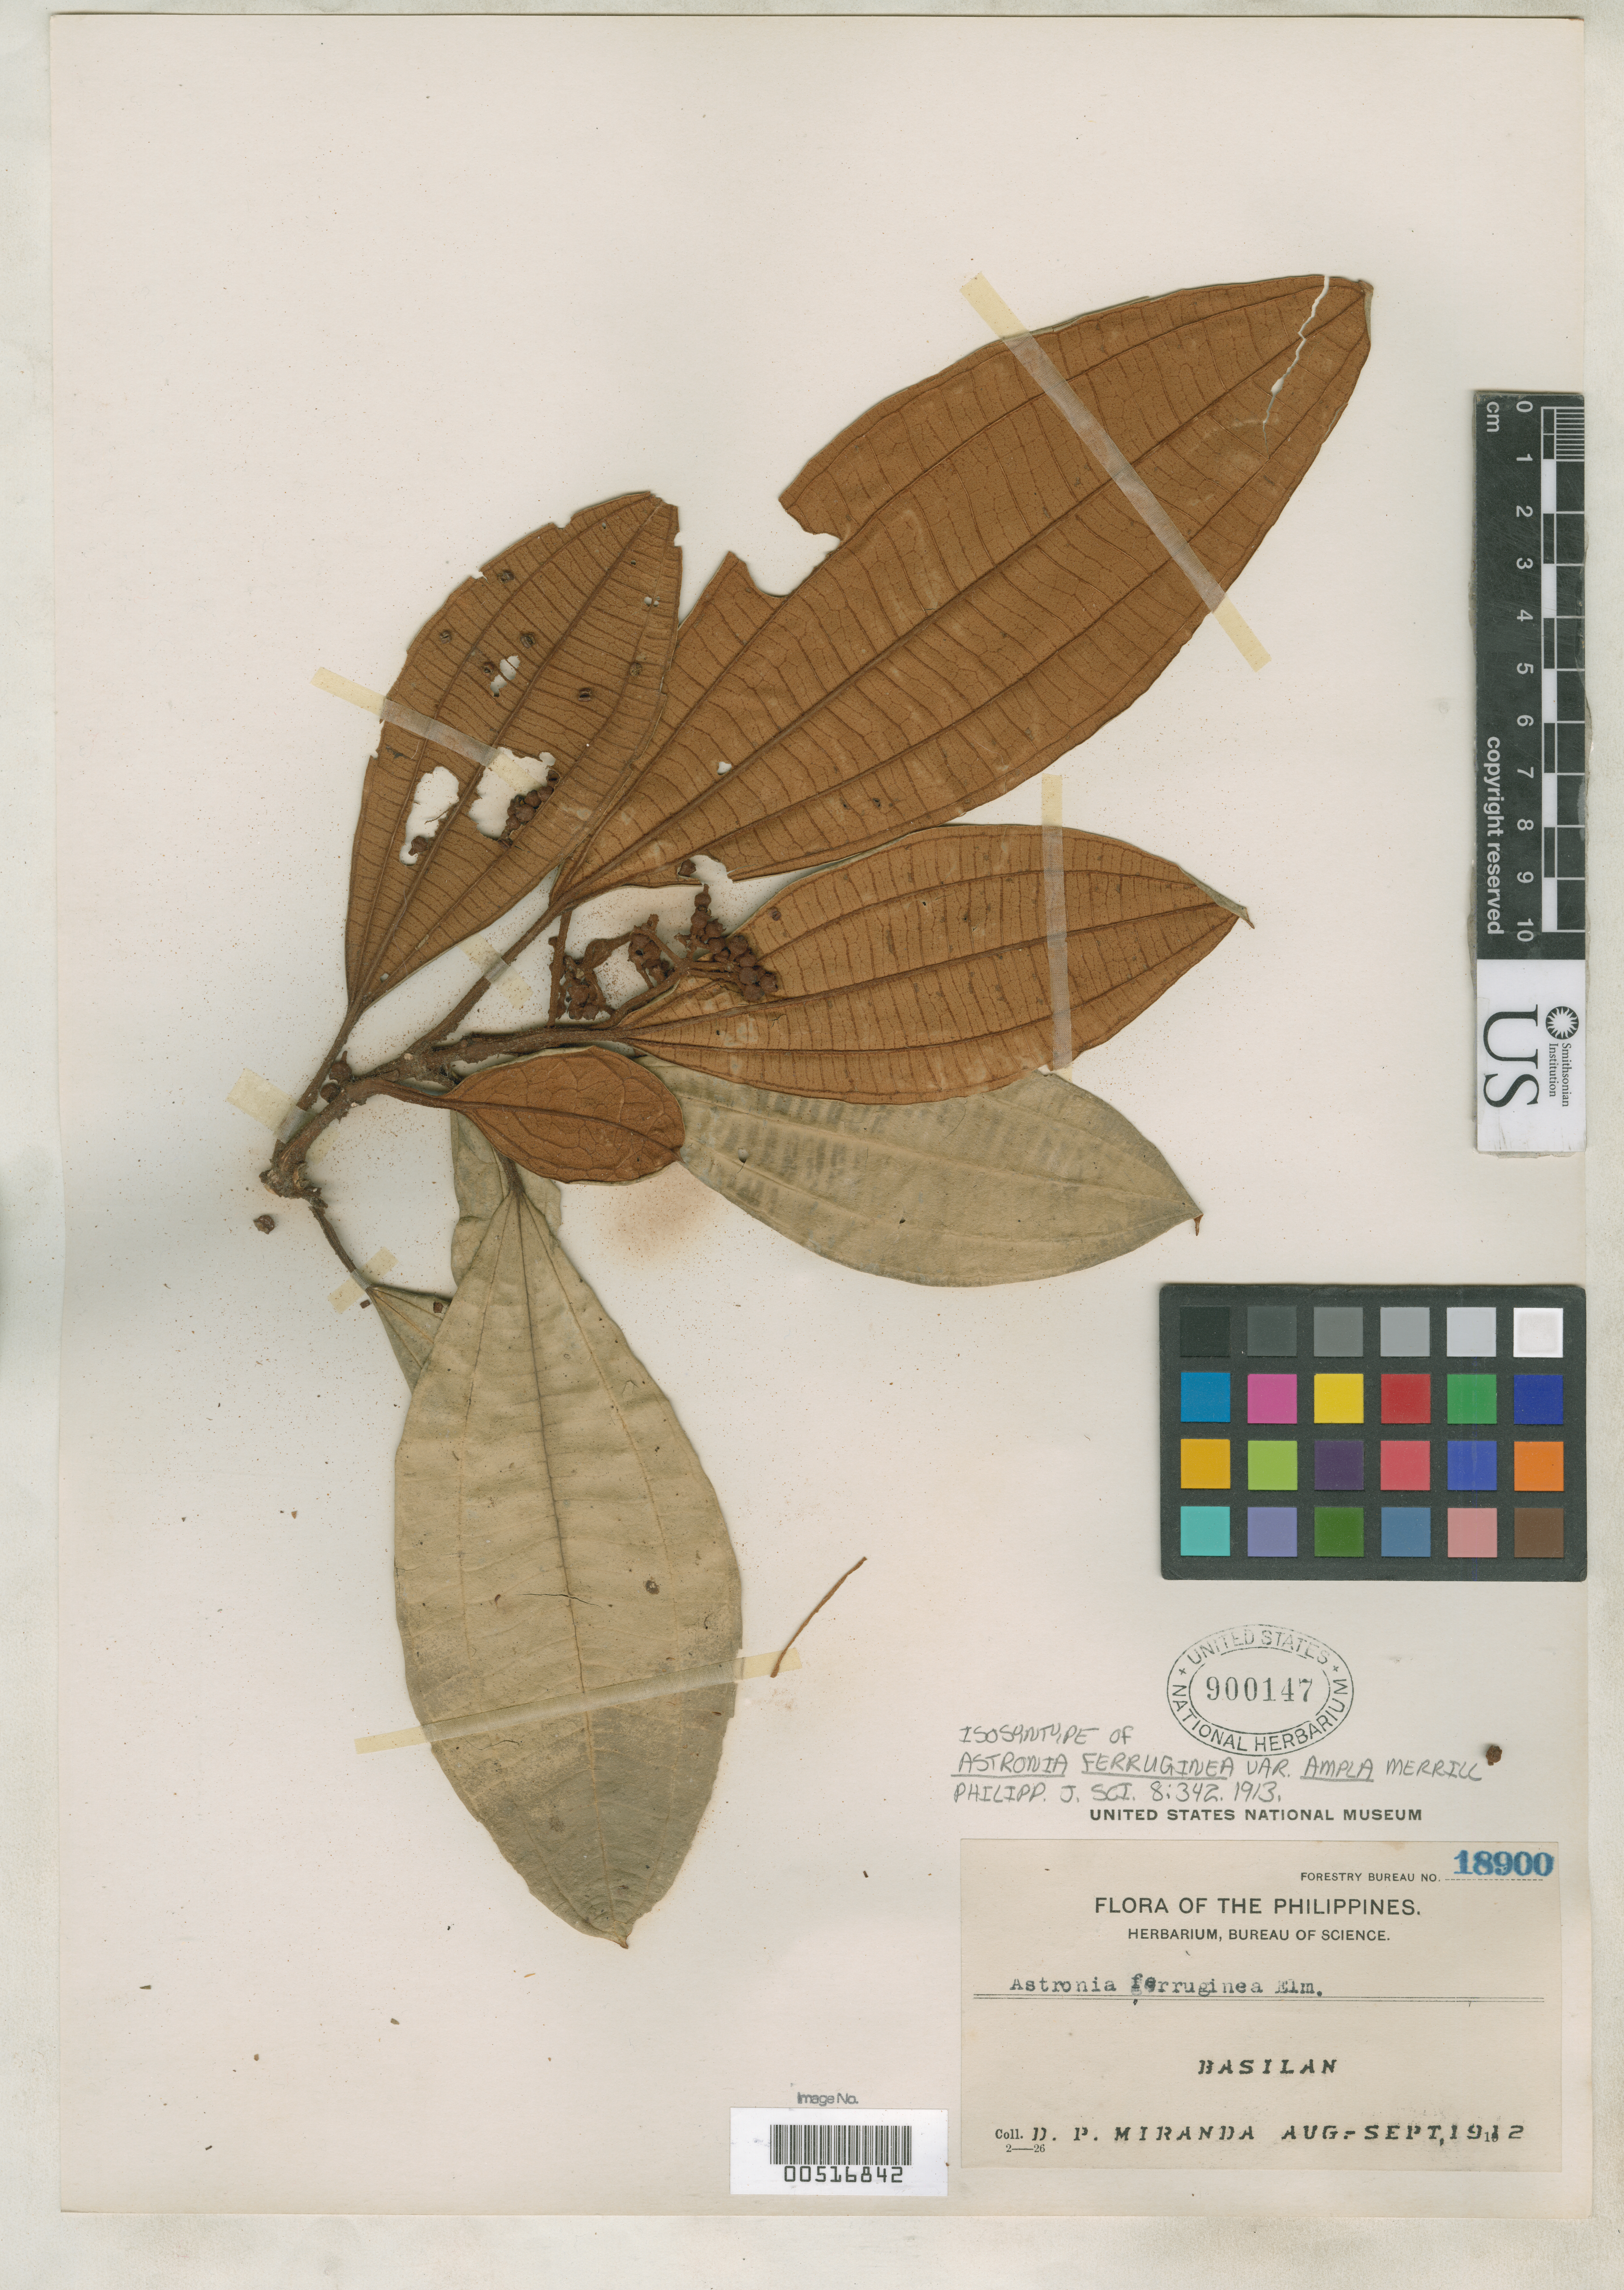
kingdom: Plantae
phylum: Tracheophyta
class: Magnoliopsida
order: Myrtales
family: Melastomataceae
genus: Astronia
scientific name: Astronia ferruginea var. ampla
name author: Merr.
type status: Isosyntype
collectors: D. P. Miranda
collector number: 18900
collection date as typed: Aug 1912 to -- Sep 1912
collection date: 1912-08/1912-09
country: Philippines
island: Basilan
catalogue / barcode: US 900147